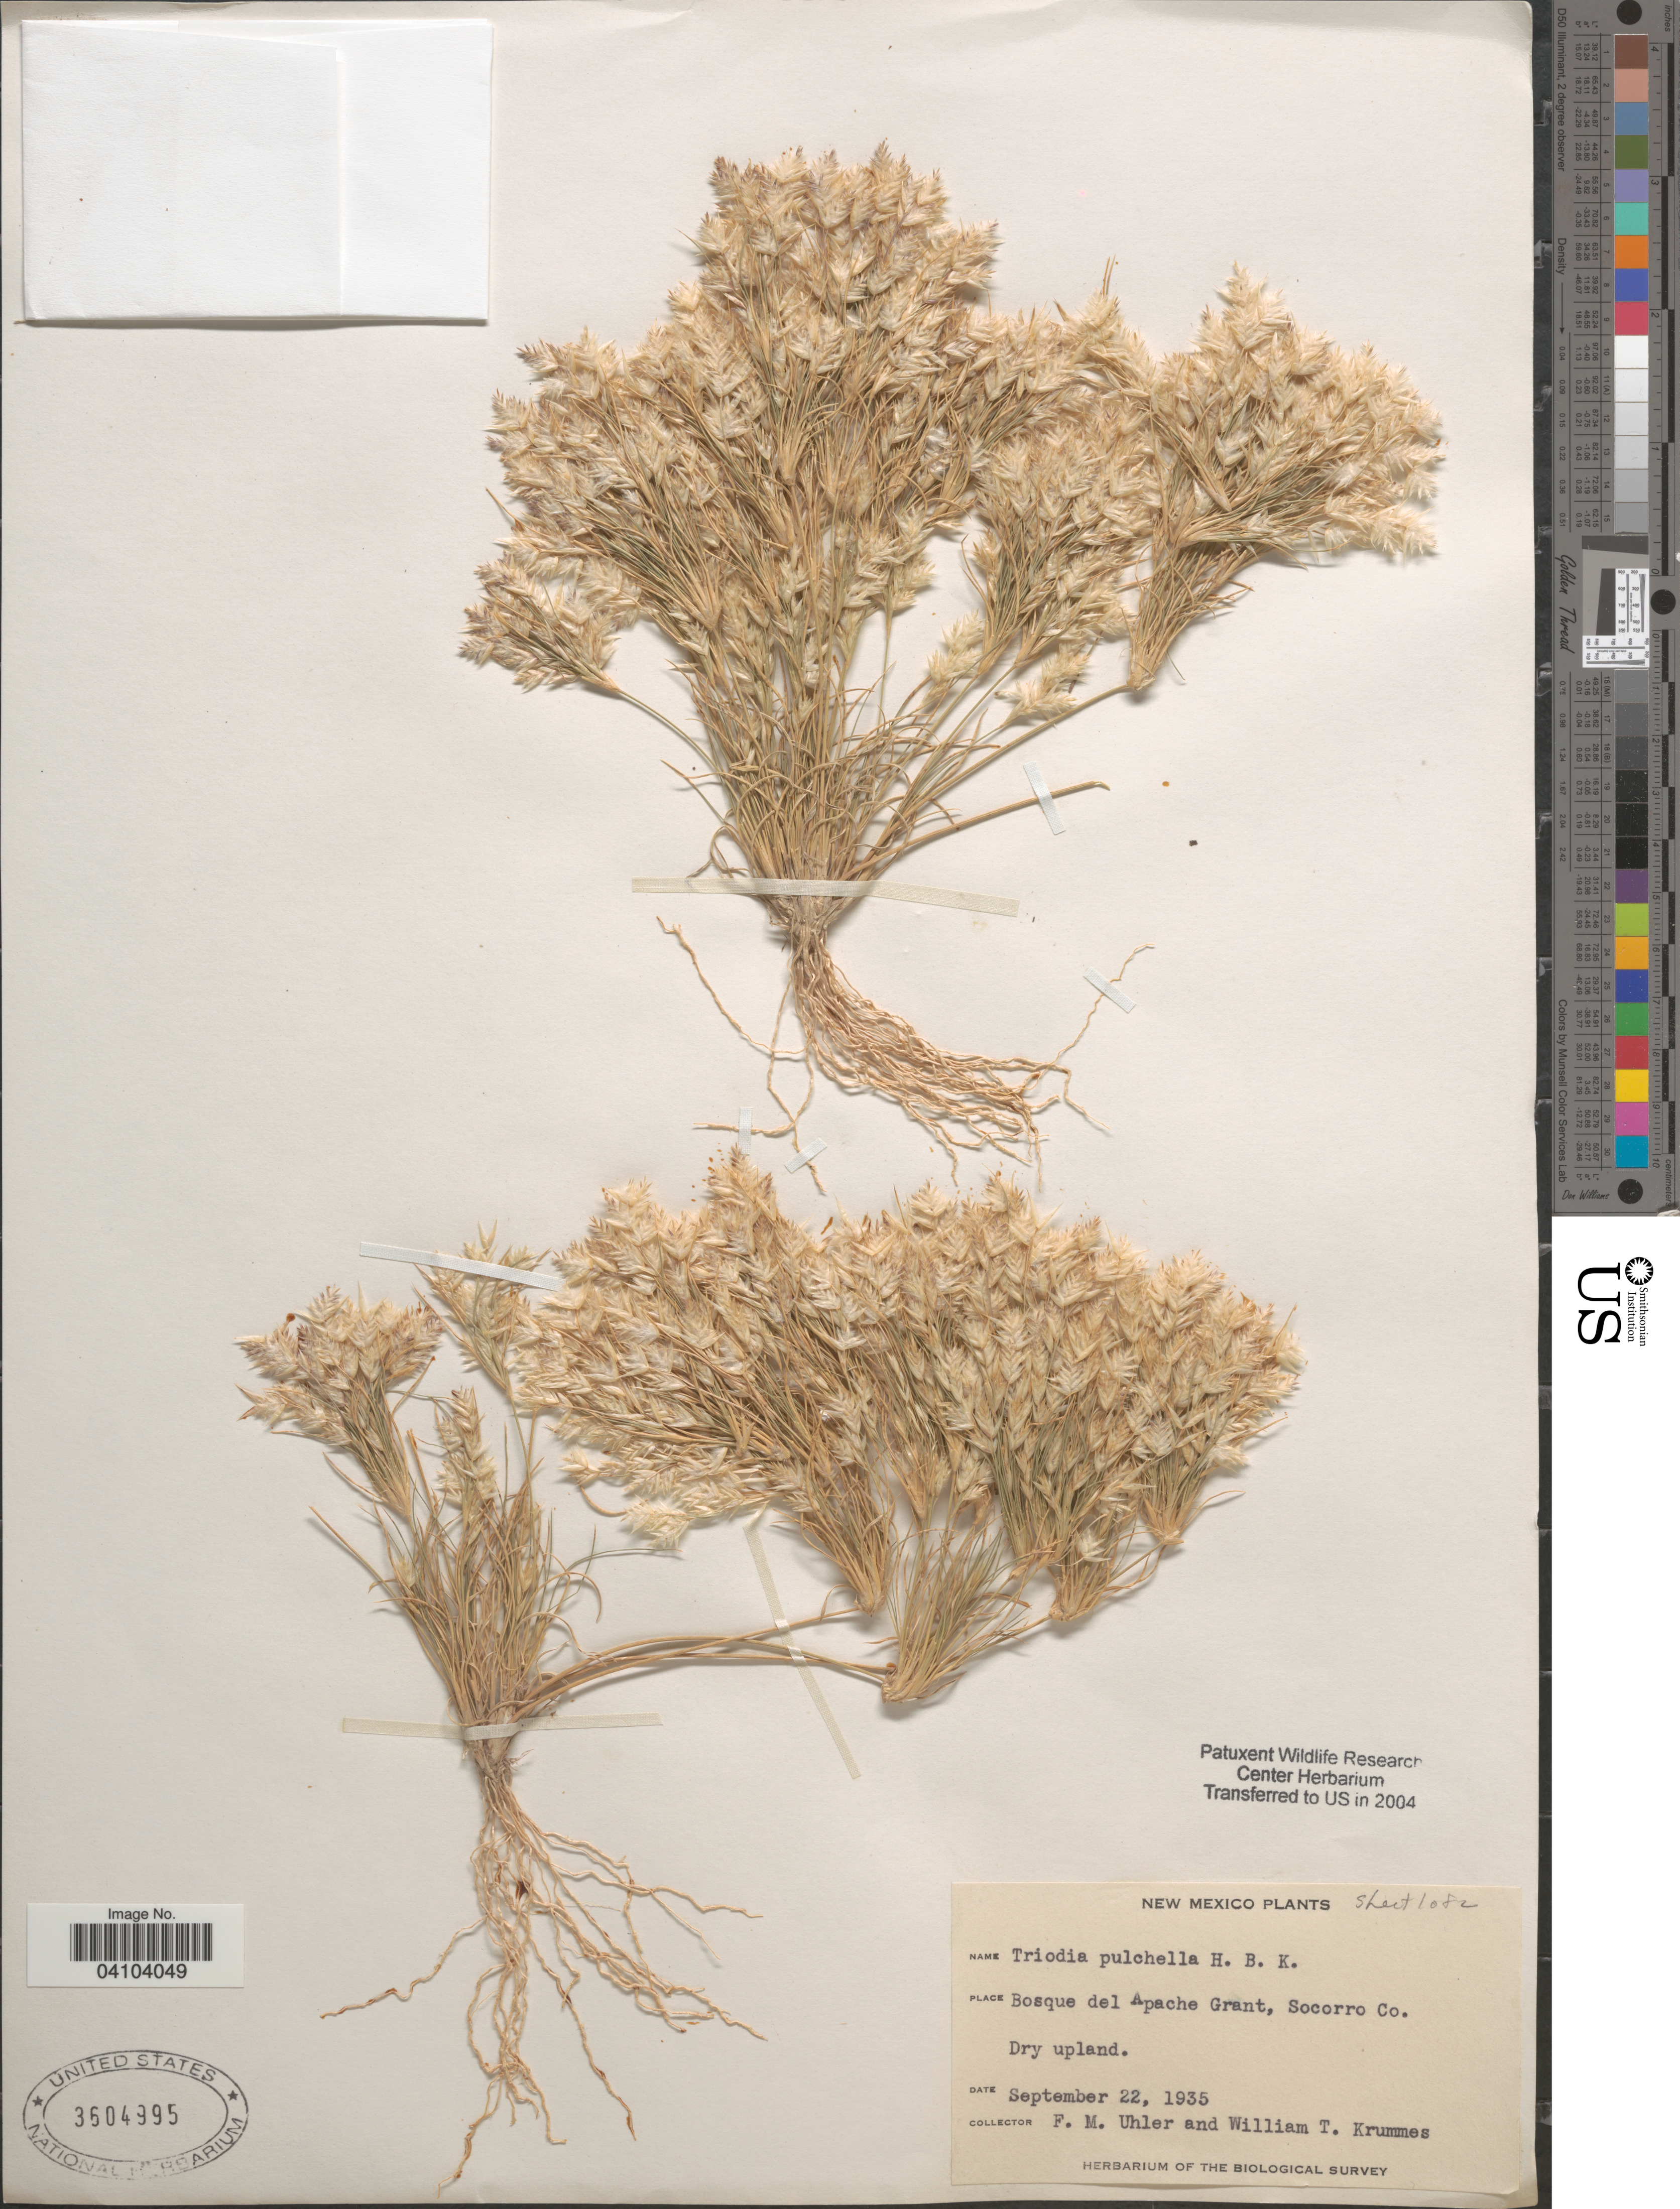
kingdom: Plantae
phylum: Tracheophyta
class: Liliopsida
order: Poales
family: Poaceae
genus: Dasyochloa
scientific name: Dasyochloa pulchella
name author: (Kunth) Willd. ex Rydb.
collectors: F. M. Uhler & W. Krummes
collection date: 1935-09-22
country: United States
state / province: New Mexico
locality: Bosque del Apache Grant, Socorro Co. The Biological Survey.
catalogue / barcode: US 3604995